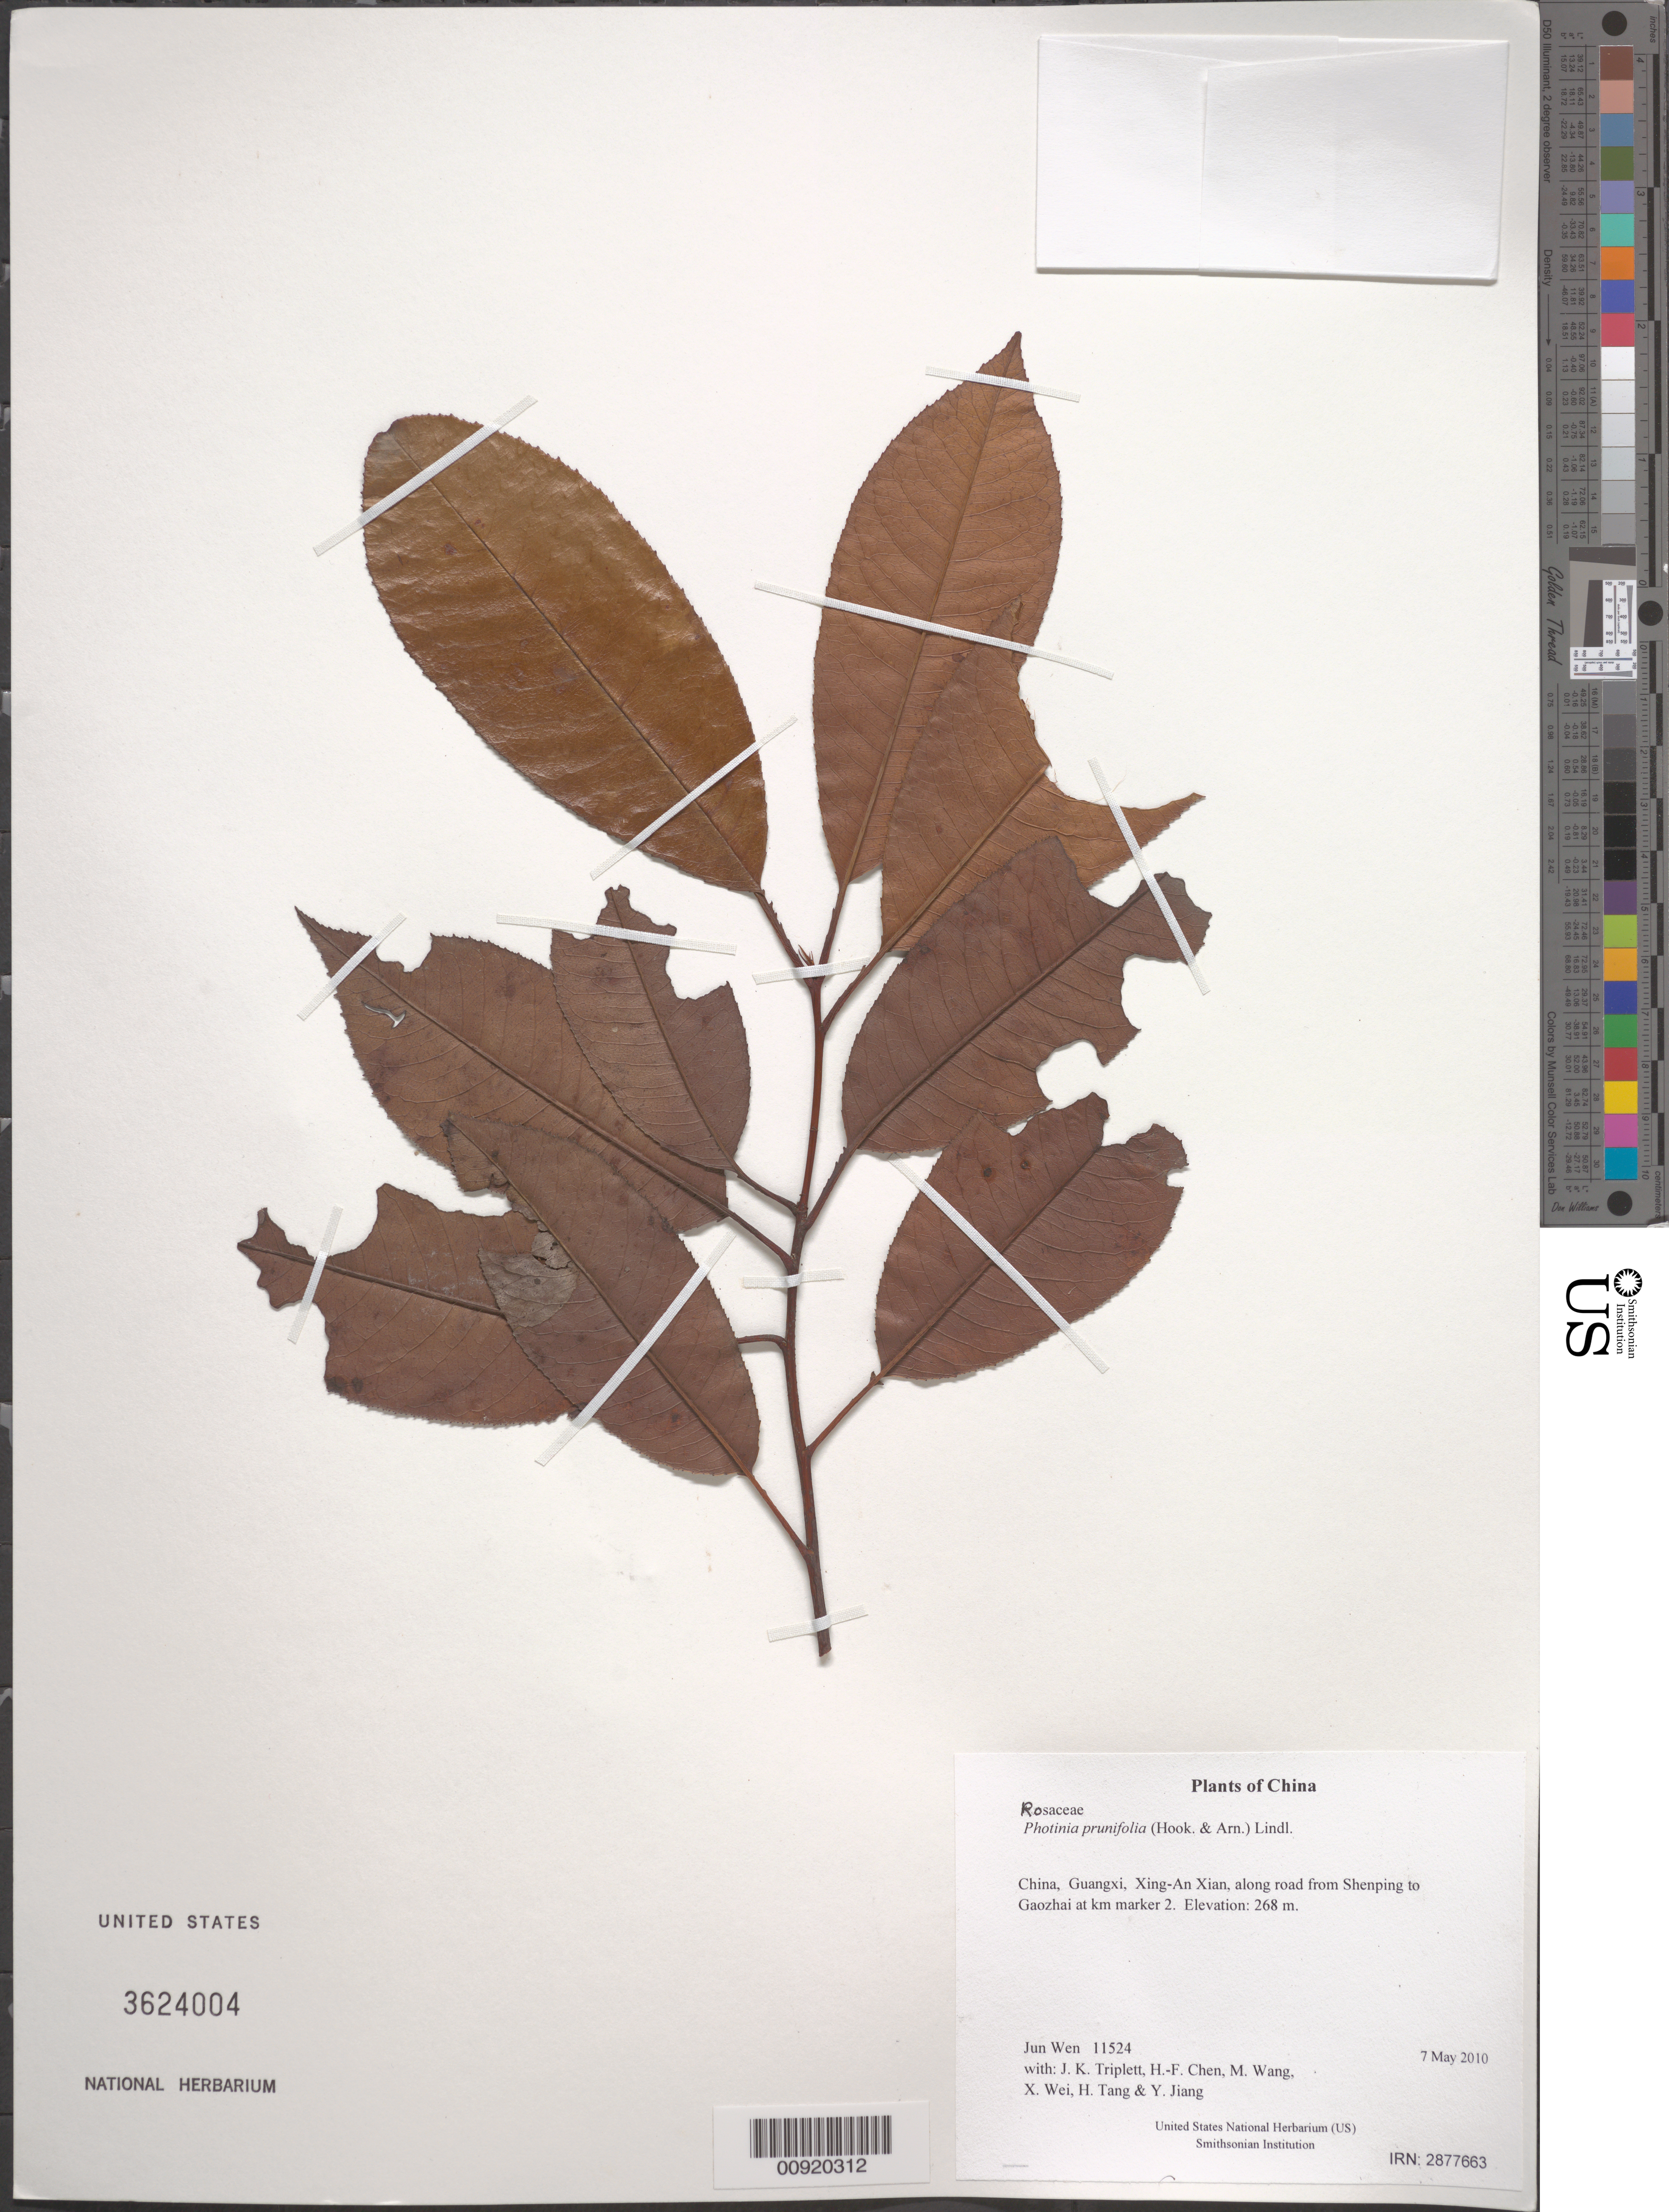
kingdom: Plantae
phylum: Tracheophyta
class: Magnoliopsida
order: Rosales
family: Rosaceae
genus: Photinia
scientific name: Photinia prunifolia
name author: (Hook. & Arn.) Lindl.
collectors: J. Wen, J. K. Triplett, H.-F. Chen, M. Wang, X. Wei, H. Tang & Y. Jiang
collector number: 11524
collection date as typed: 7 May 2010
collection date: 2010-05-07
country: China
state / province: Guangxi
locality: Xing-An Xian, along road from Shenping to Gaozhai at km marker 2.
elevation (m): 268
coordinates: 25 44.105 N, 110 29.262 E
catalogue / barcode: US 3624004